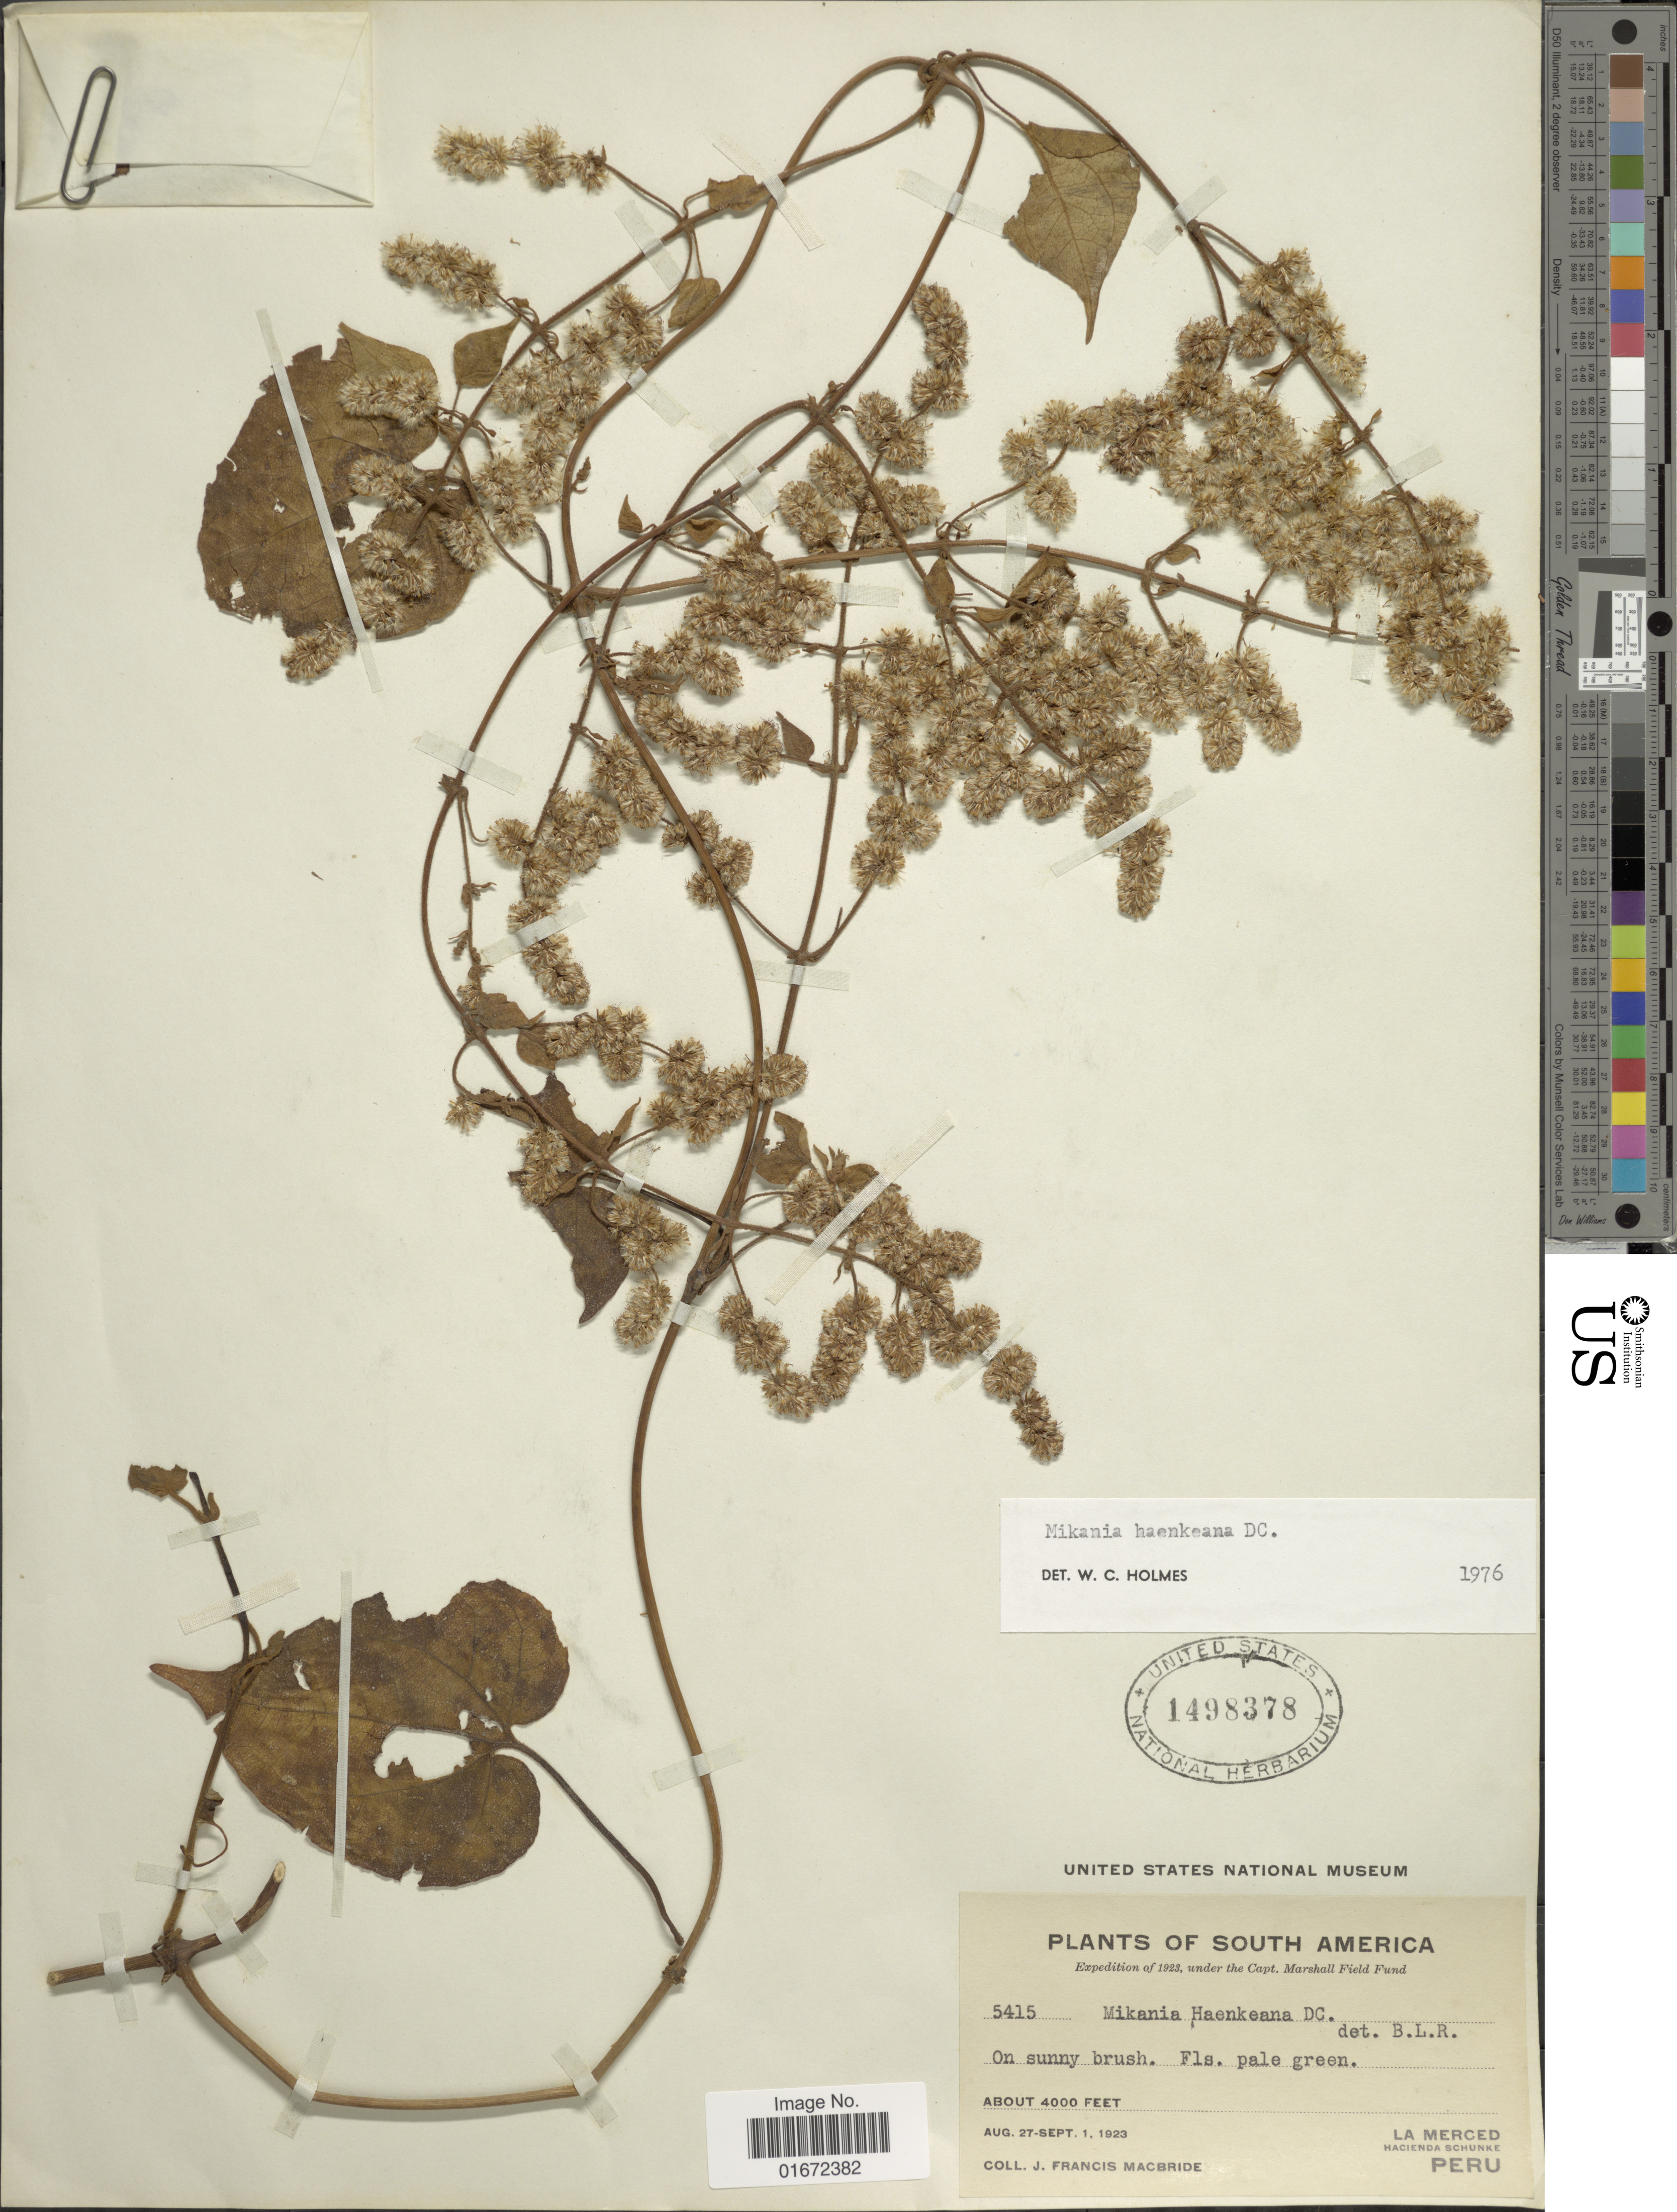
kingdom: Plantae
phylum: Tracheophyta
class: Magnoliopsida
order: Asterales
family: Asteraceae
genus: Mikania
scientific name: Mikania haenkeana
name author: DC.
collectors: J. F. Macbride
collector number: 5415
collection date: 1923-08-27/1923-09-01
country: Peru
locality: On sunny brush. La Merced. Hacienda Schunke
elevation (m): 1219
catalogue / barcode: US 1498378